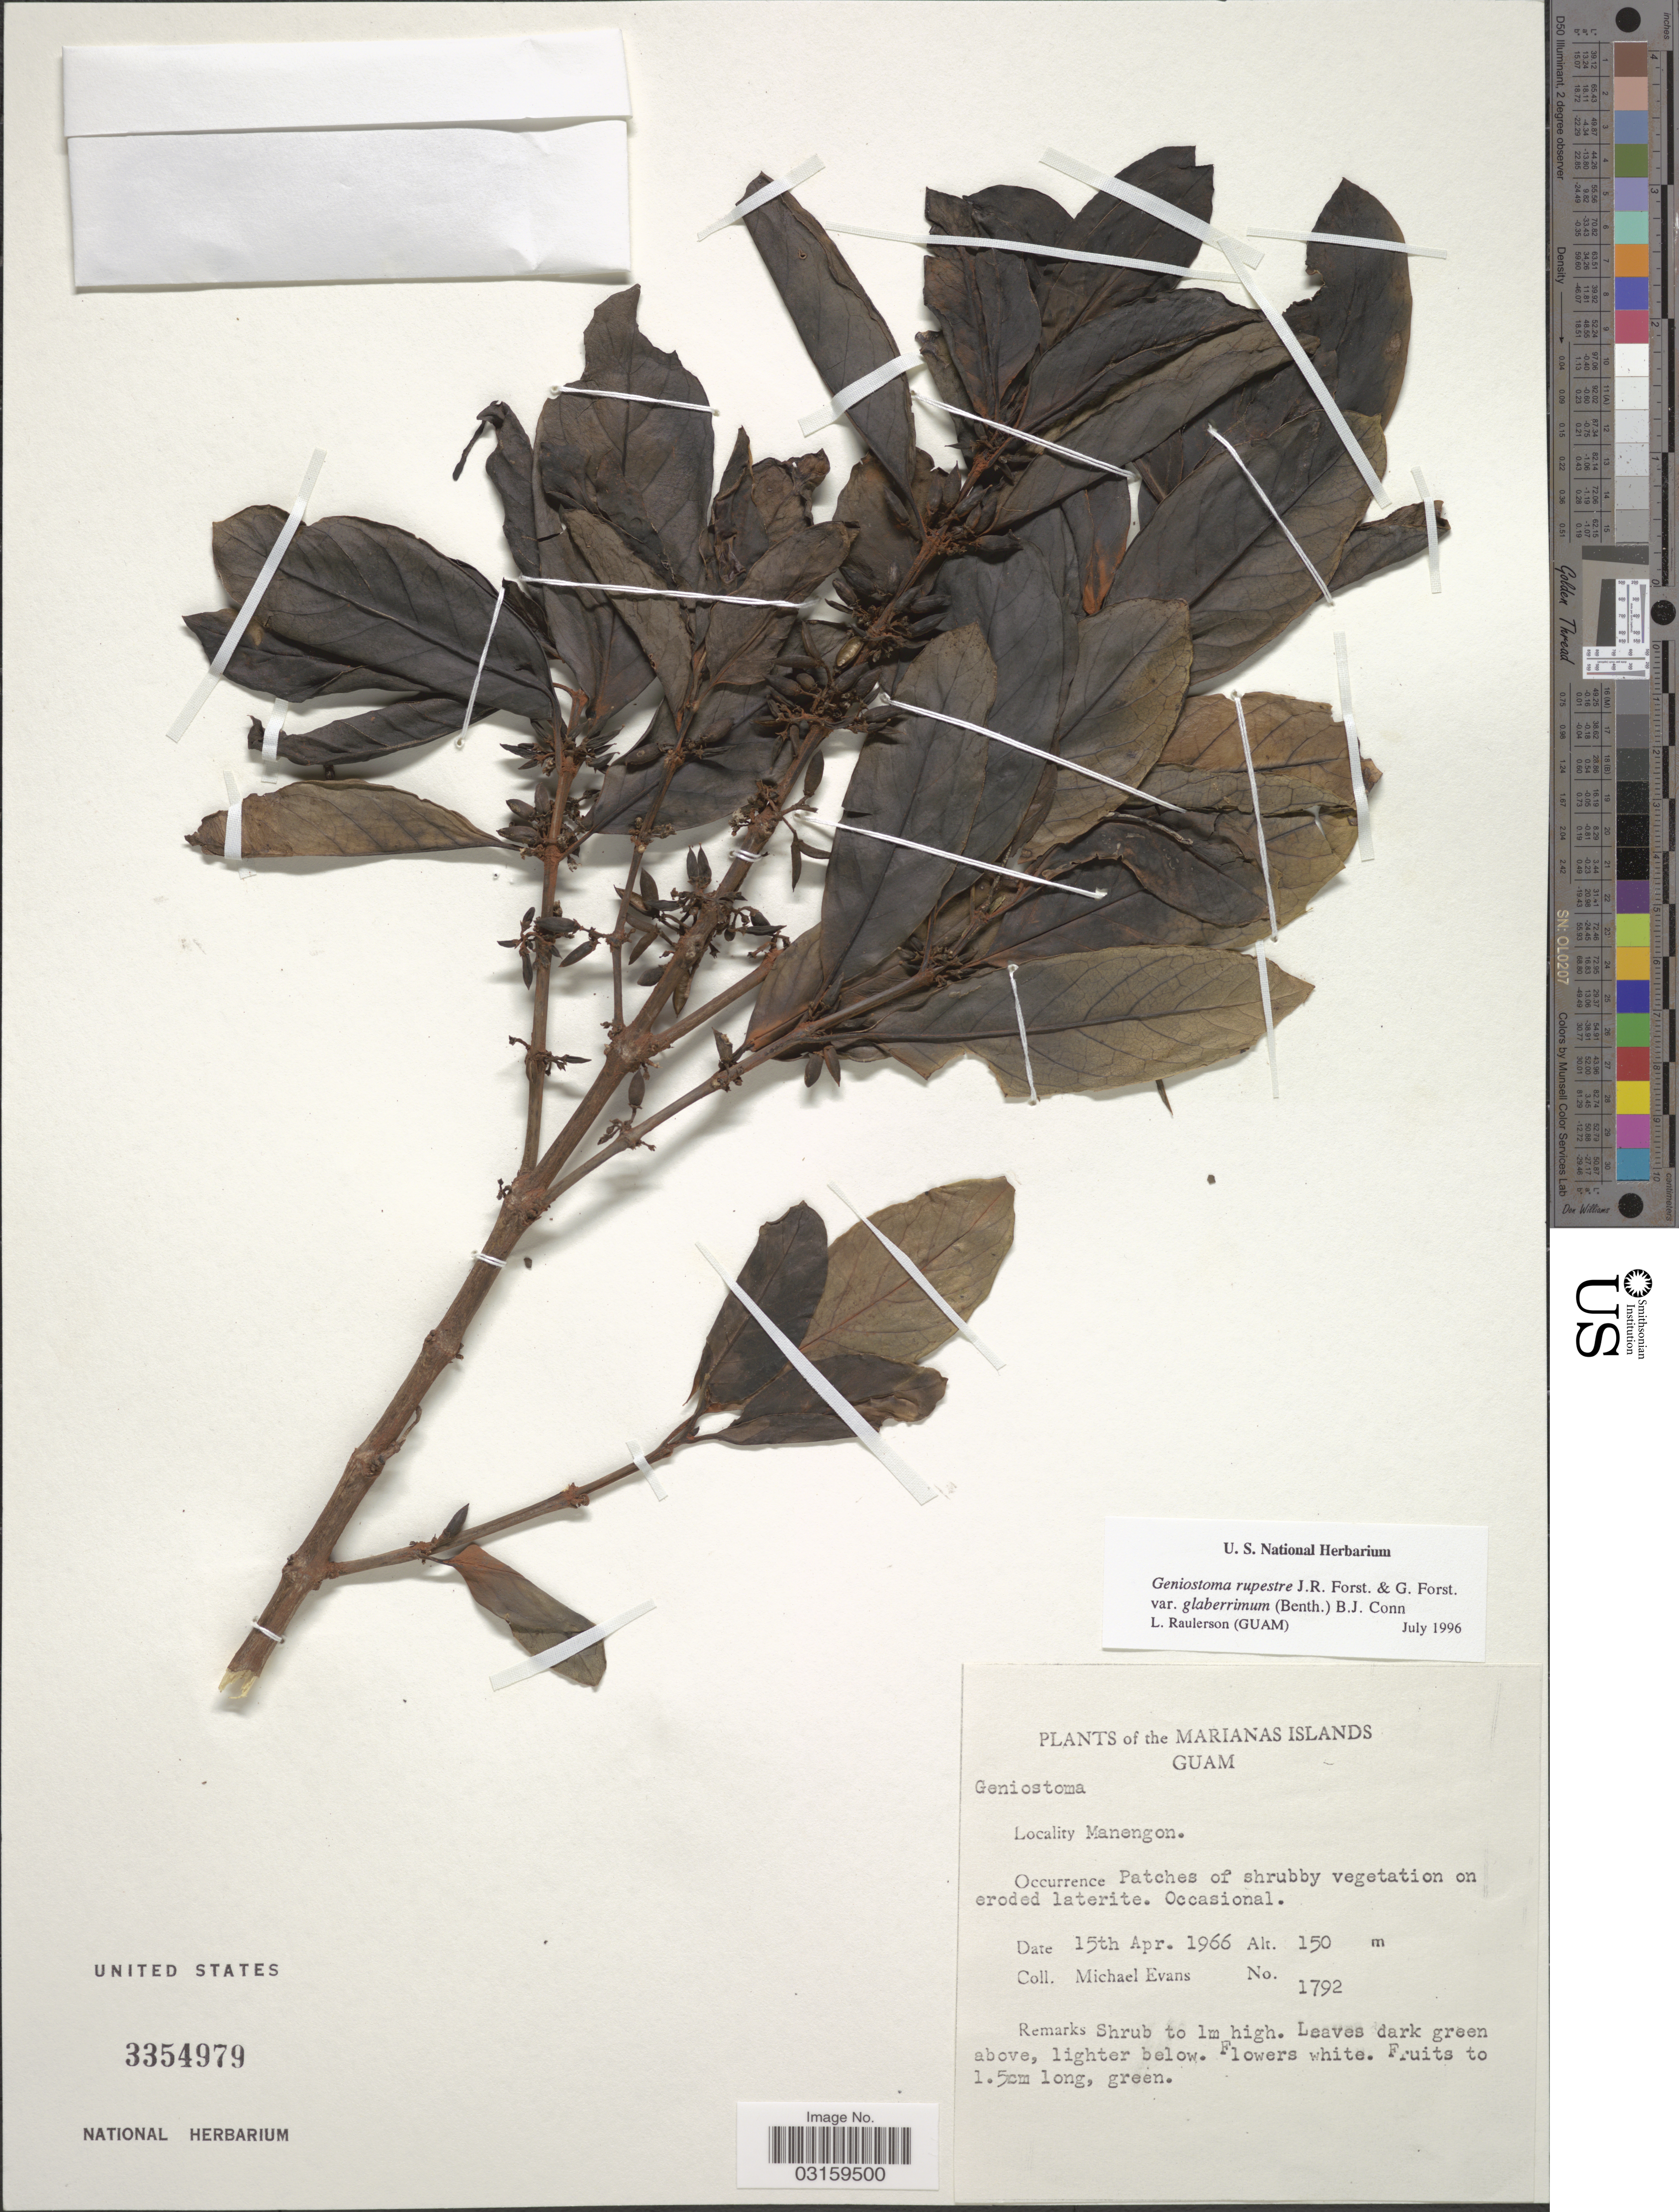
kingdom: Plantae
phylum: Tracheophyta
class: Magnoliopsida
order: Gentianales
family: Loganiaceae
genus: Geniostoma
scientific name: Geniostoma rupestre var. glaberrimum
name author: J.R. Forst. & G. Forst.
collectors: M. Evans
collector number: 1792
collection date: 1966-04-15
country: Guam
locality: Marianas Islands. Manengon.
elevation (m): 150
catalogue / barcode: US 3354979